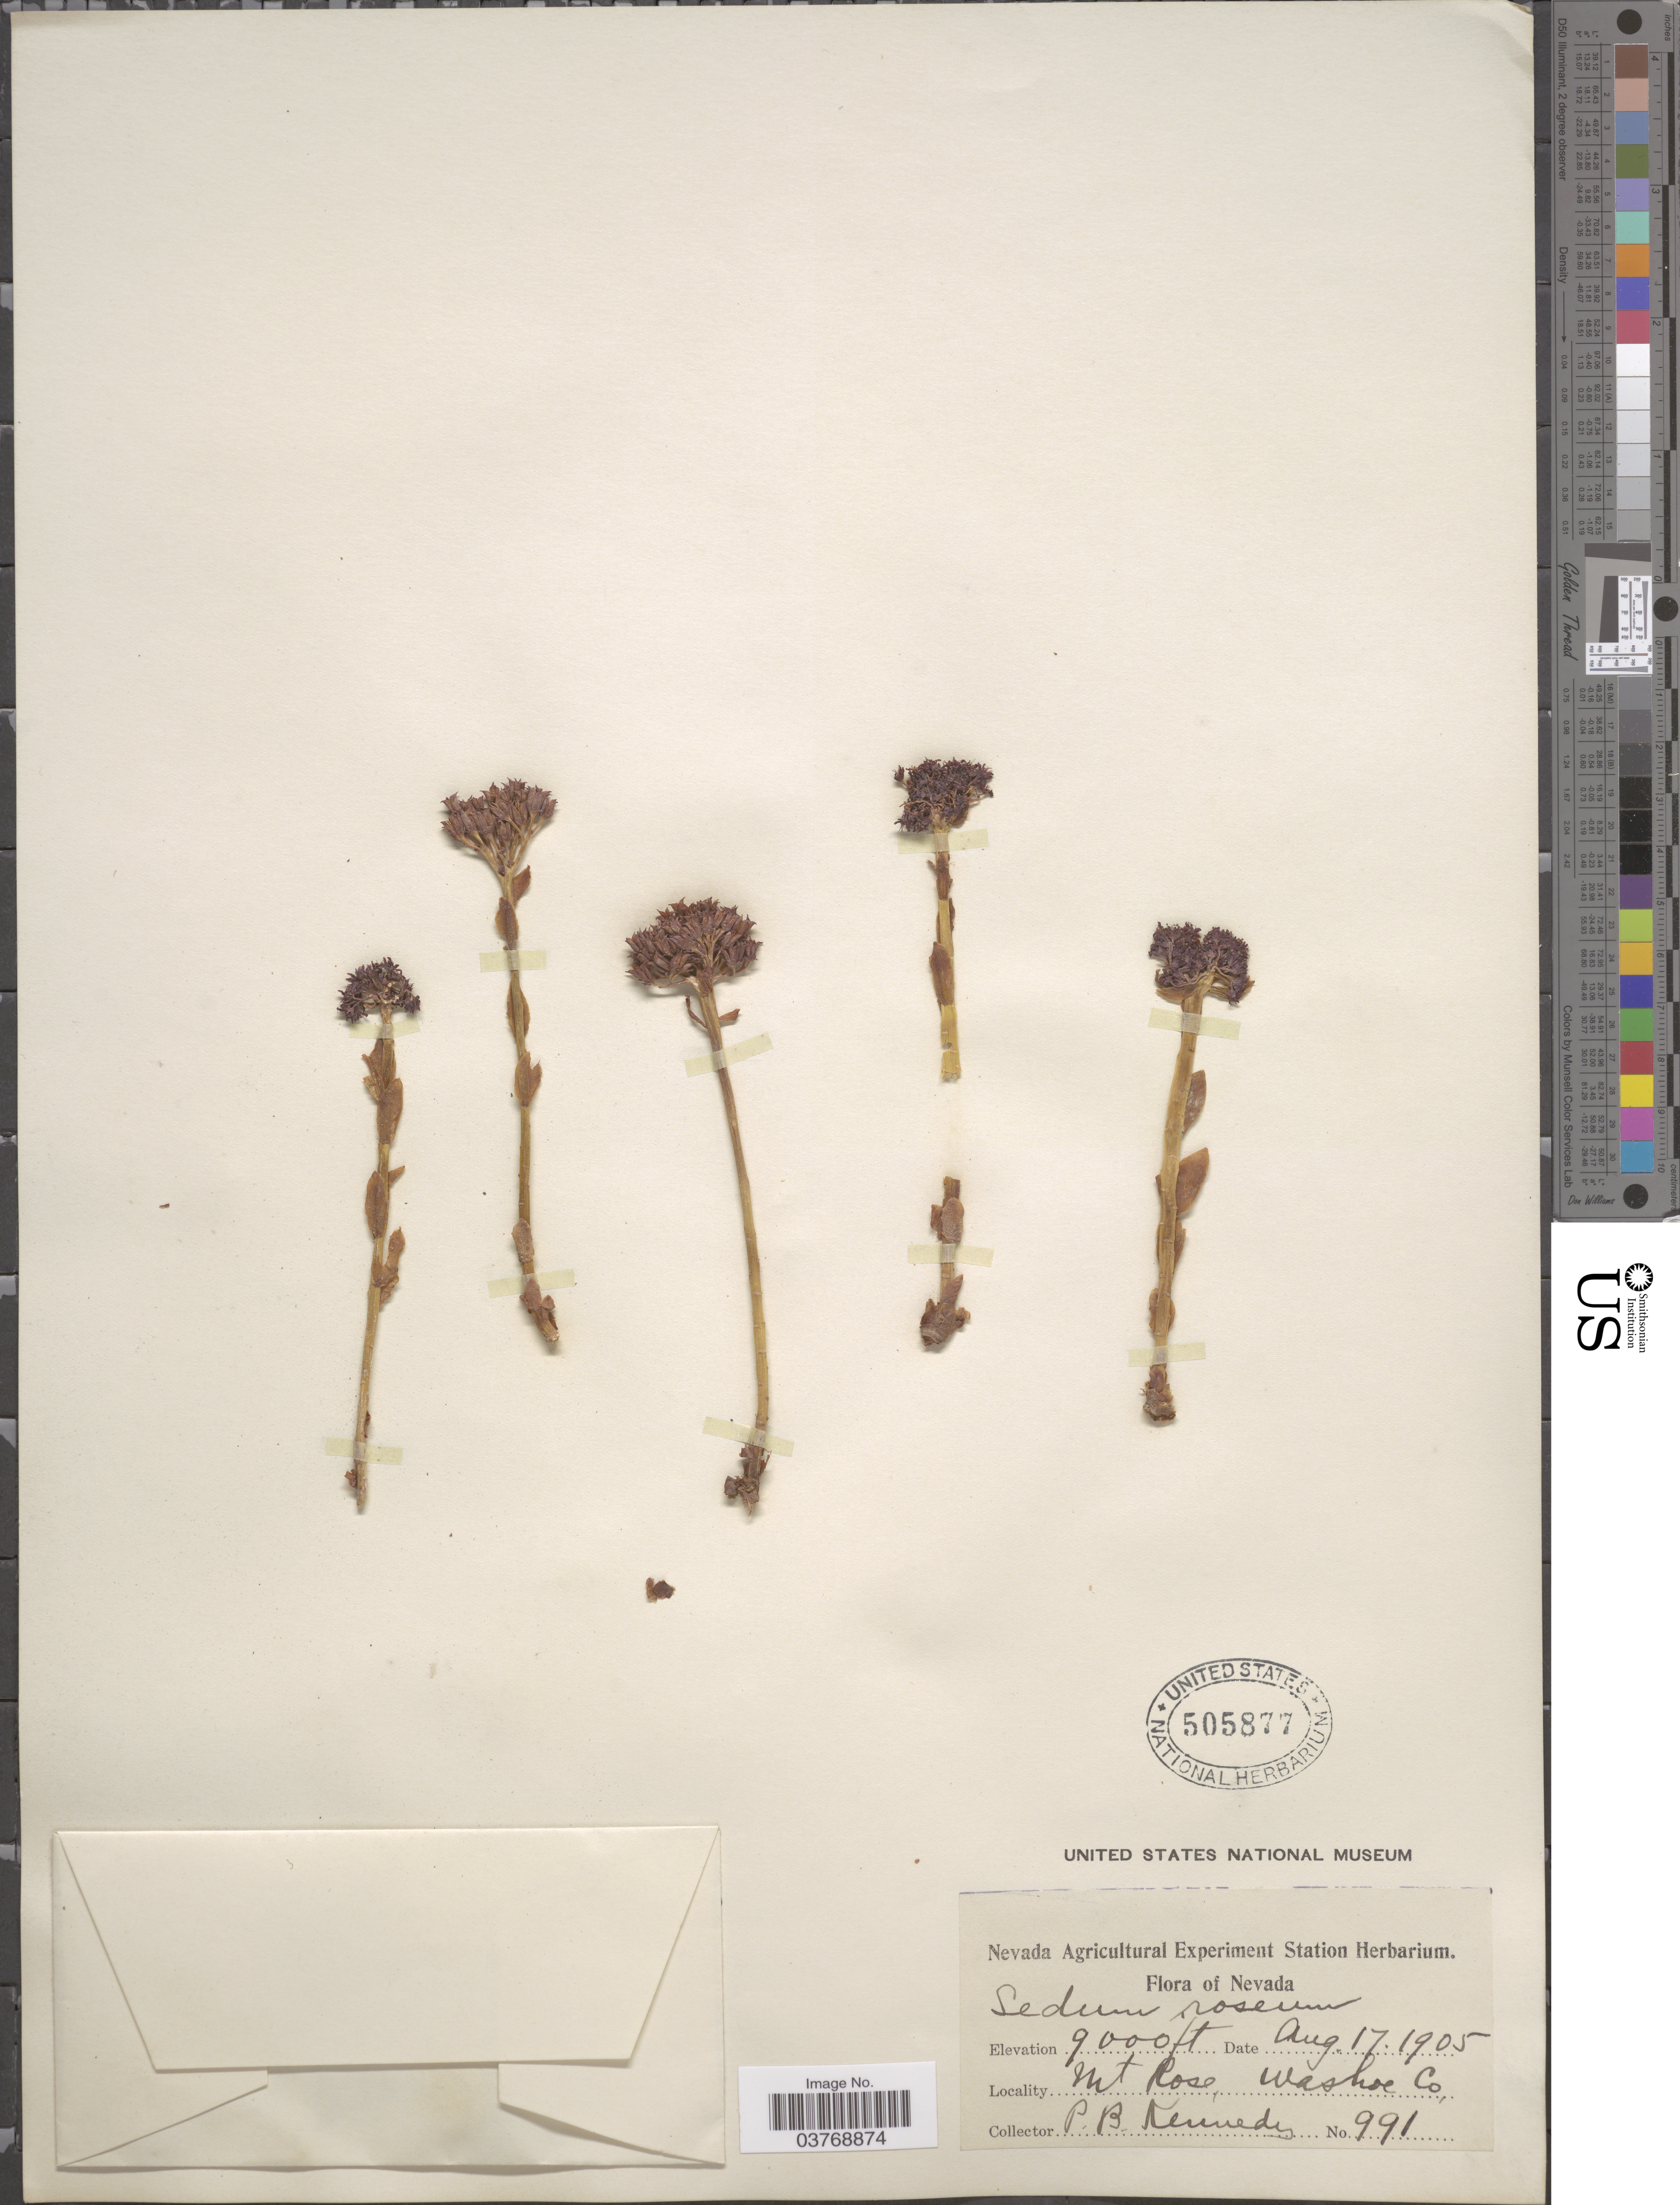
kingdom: Plantae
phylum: Tracheophyta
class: Magnoliopsida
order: Saxifragales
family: Crassulaceae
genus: Rhodiola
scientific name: Rhodiola integrifolia subsp. integrifolia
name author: Raf.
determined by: Strong, Mark T., (BOT), Smithsonian Institution - National Museum of Natural History (UNITED STATES)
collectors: P. B. Kennedy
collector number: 991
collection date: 1905-08-17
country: United States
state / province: Nevada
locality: Mt Rose, Washoe Co.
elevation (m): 2743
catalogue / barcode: US 505877